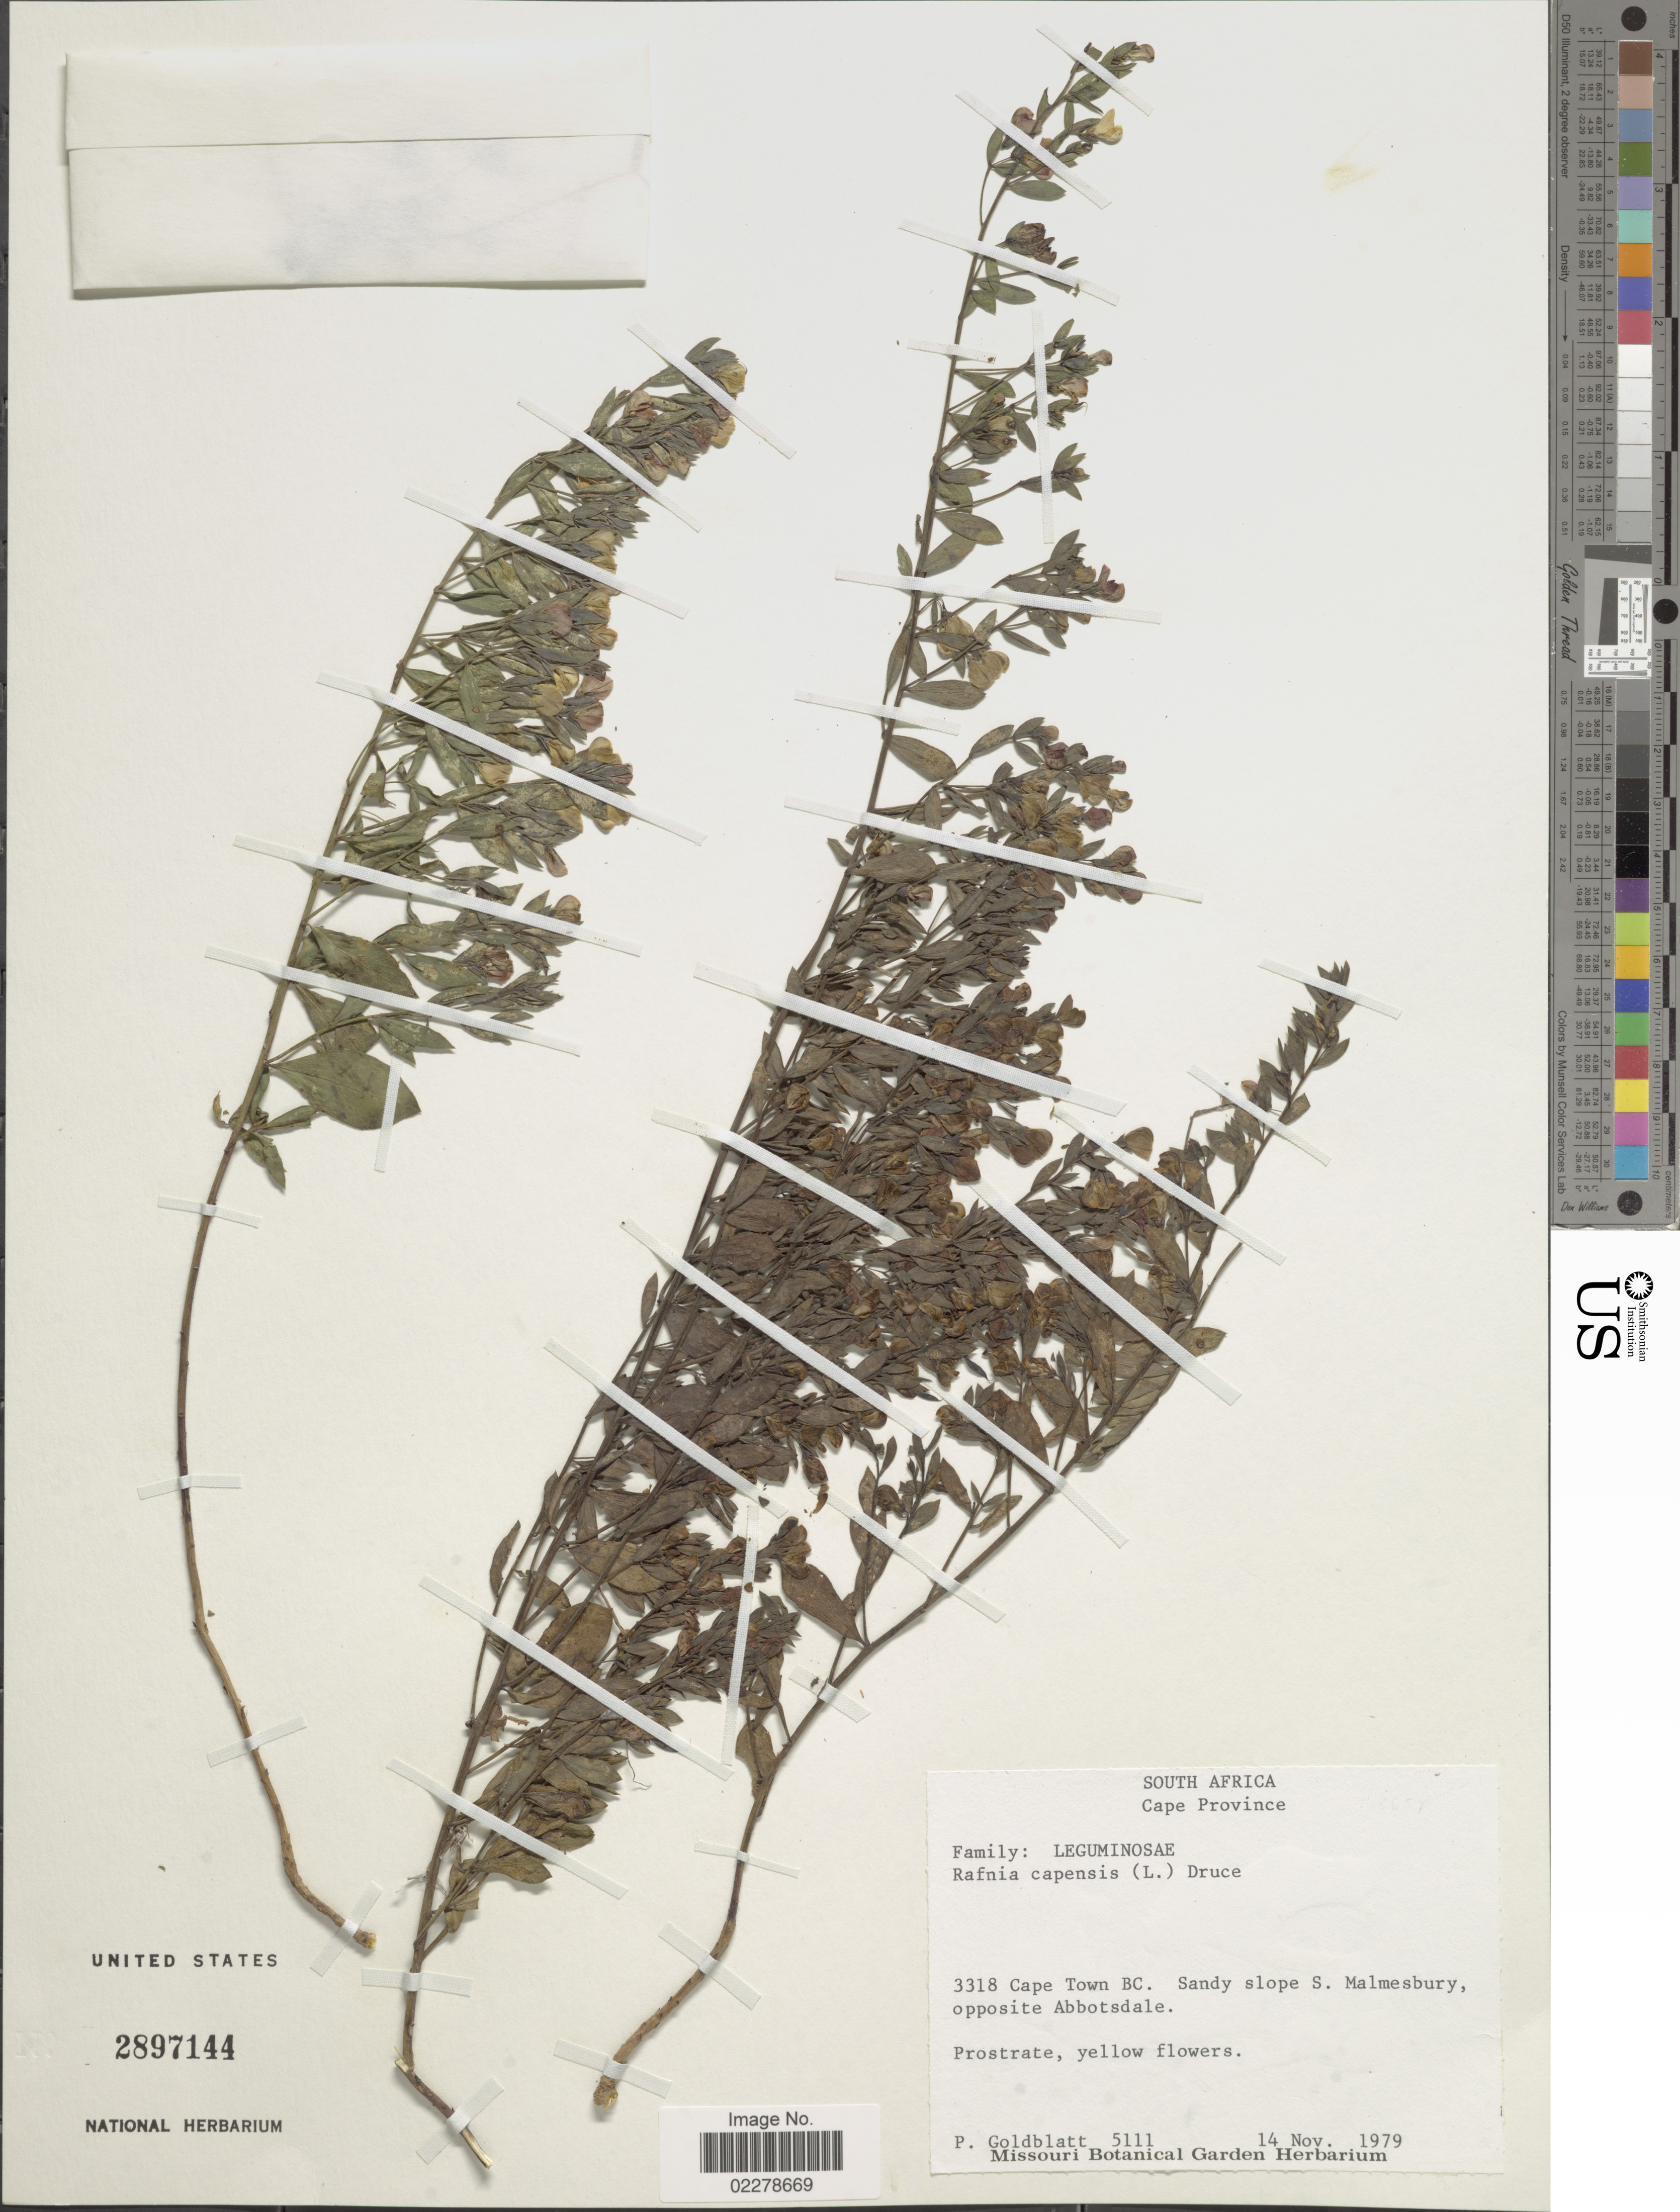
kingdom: Plantae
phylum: Tracheophyta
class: Magnoliopsida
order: Fabales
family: Fabaceae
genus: Rafnia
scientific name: Rafnia capensis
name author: (L.) Druce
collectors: P. Goldblatt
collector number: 5111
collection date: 1979-11-14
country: South Africa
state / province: Western Cape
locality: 3318 Cape Town BC.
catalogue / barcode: US 2897144